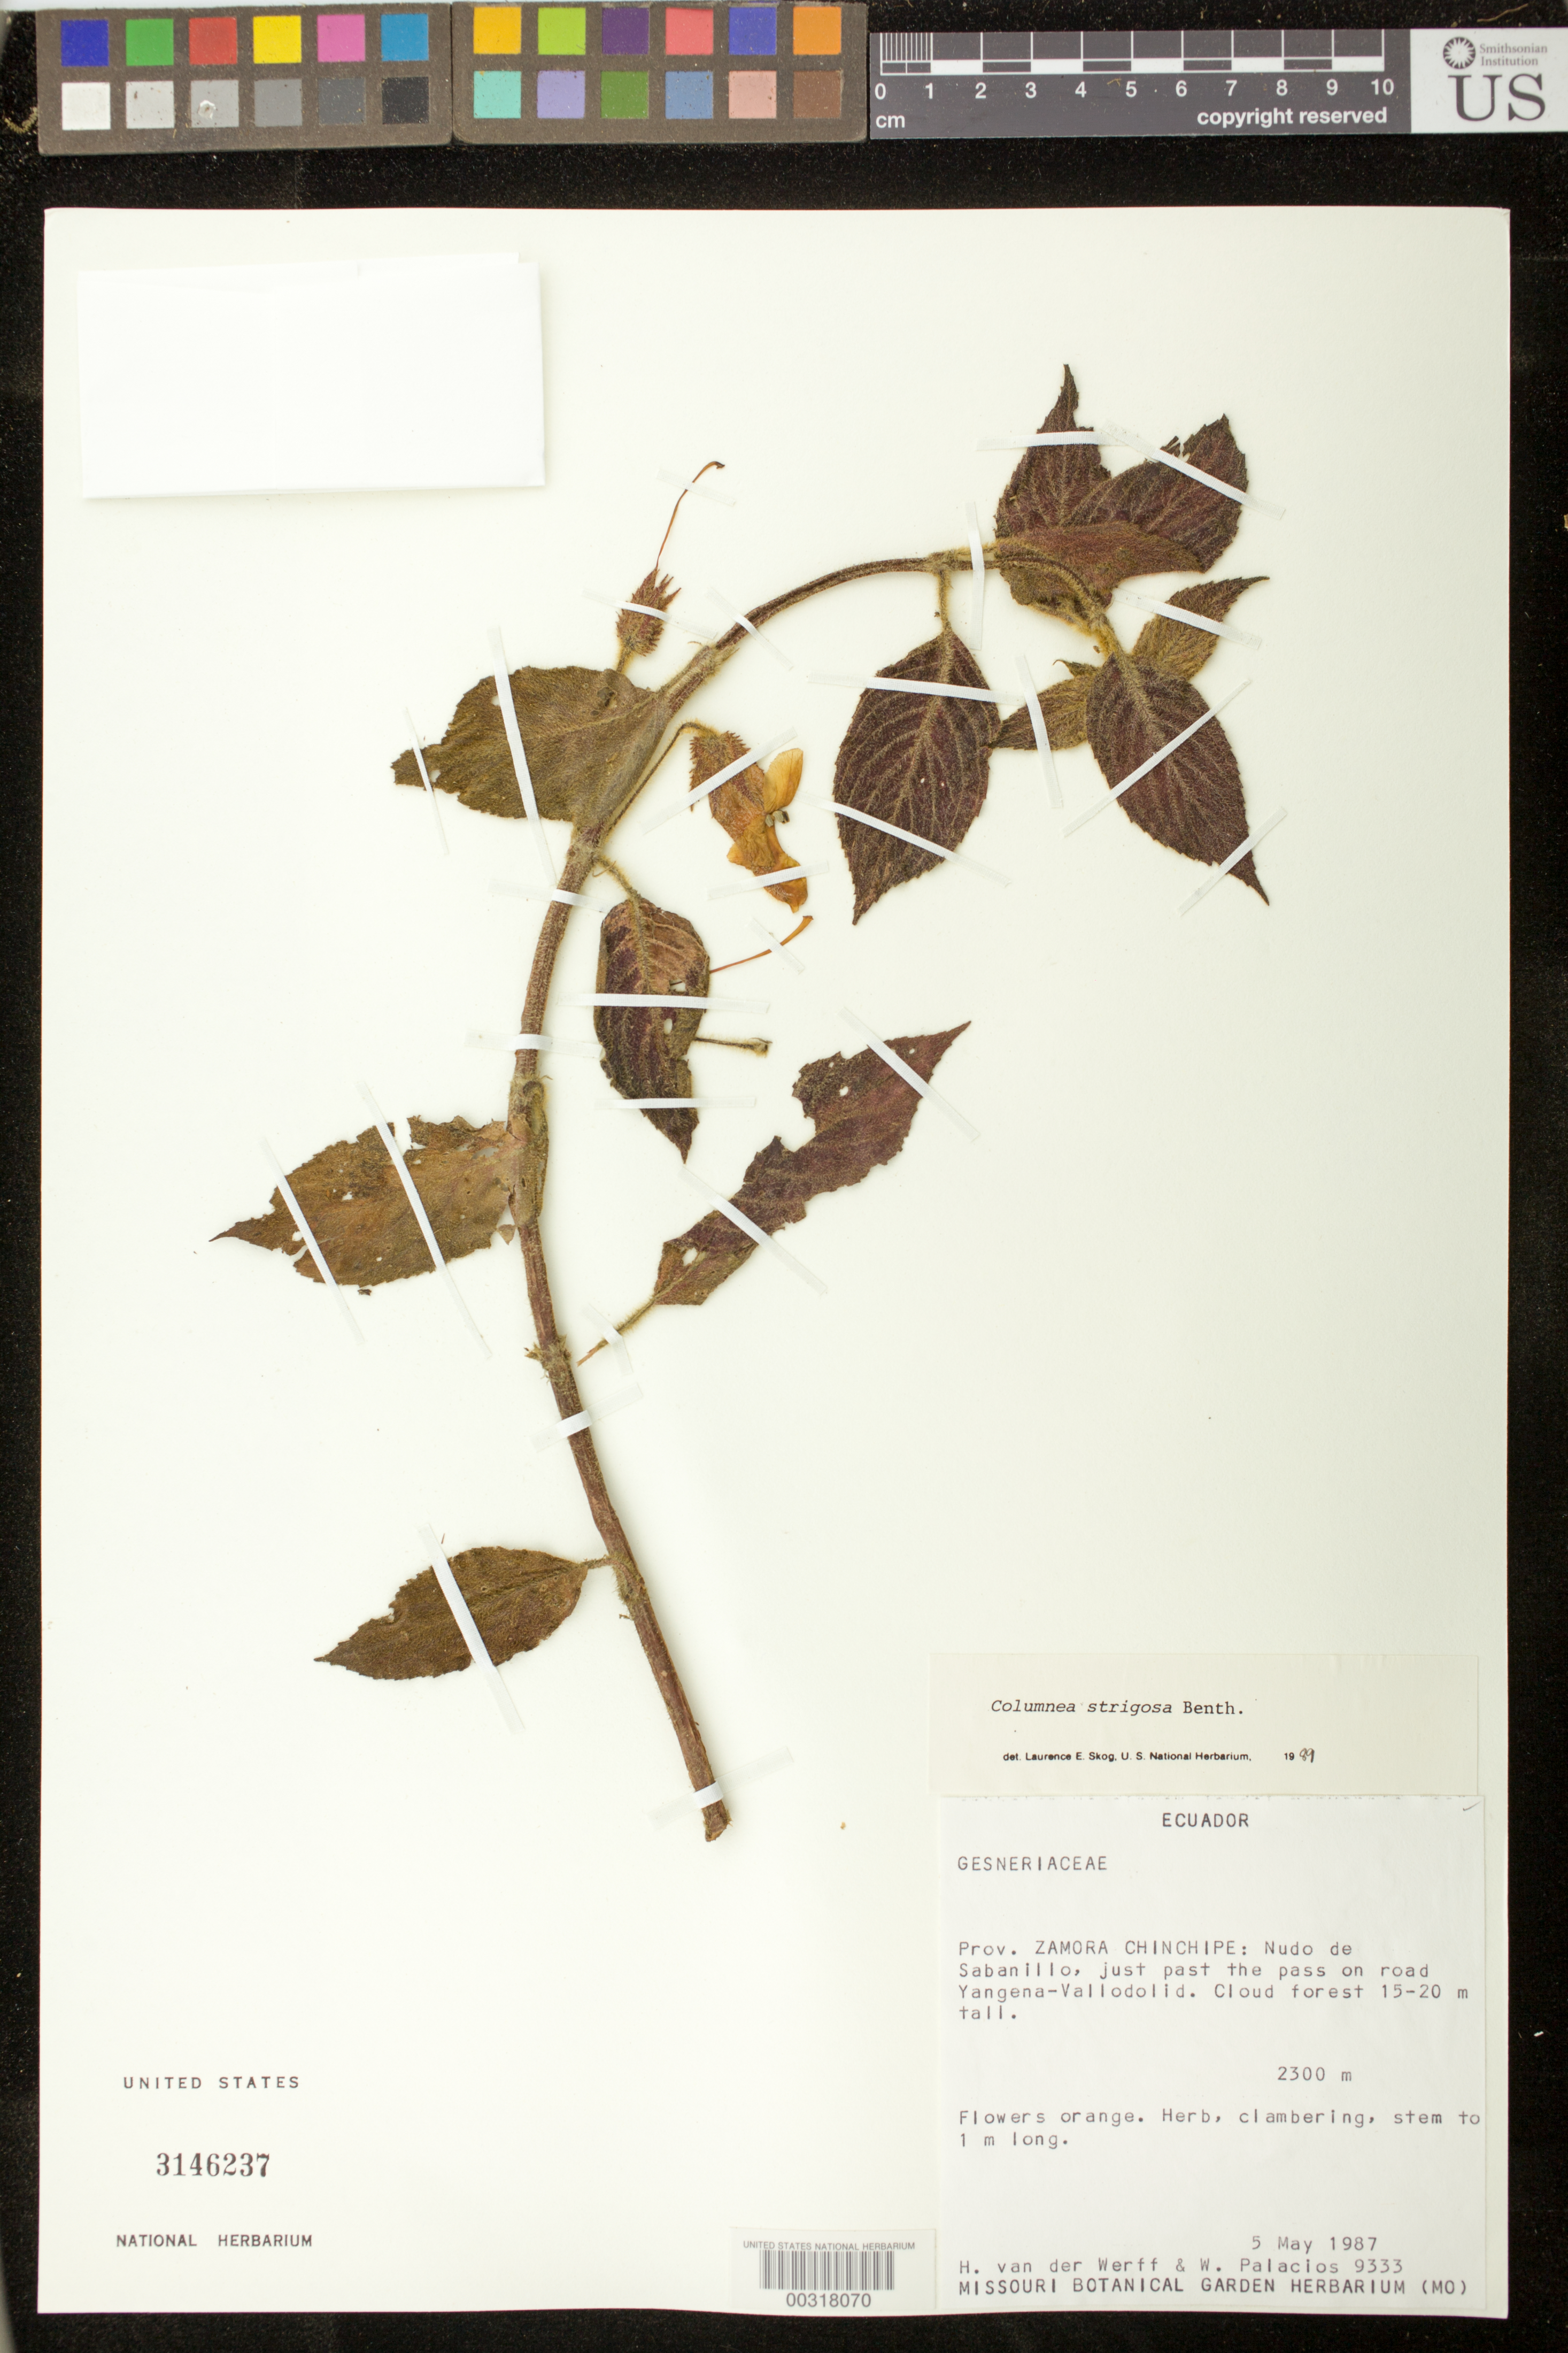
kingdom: Plantae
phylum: Tracheophyta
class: Magnoliopsida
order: Lamiales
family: Gesneriaceae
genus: Columnea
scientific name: Columnea strigosa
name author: Benth.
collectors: H. van der Werff & W. Palacios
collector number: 9333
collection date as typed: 05 May 1987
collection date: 1987-05-05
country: Ecuador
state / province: Zamora-Chinchipe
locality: Nudo de Sabanillo, just past the pass on road Yangena-Vallodolid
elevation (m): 2300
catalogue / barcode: US 3146237